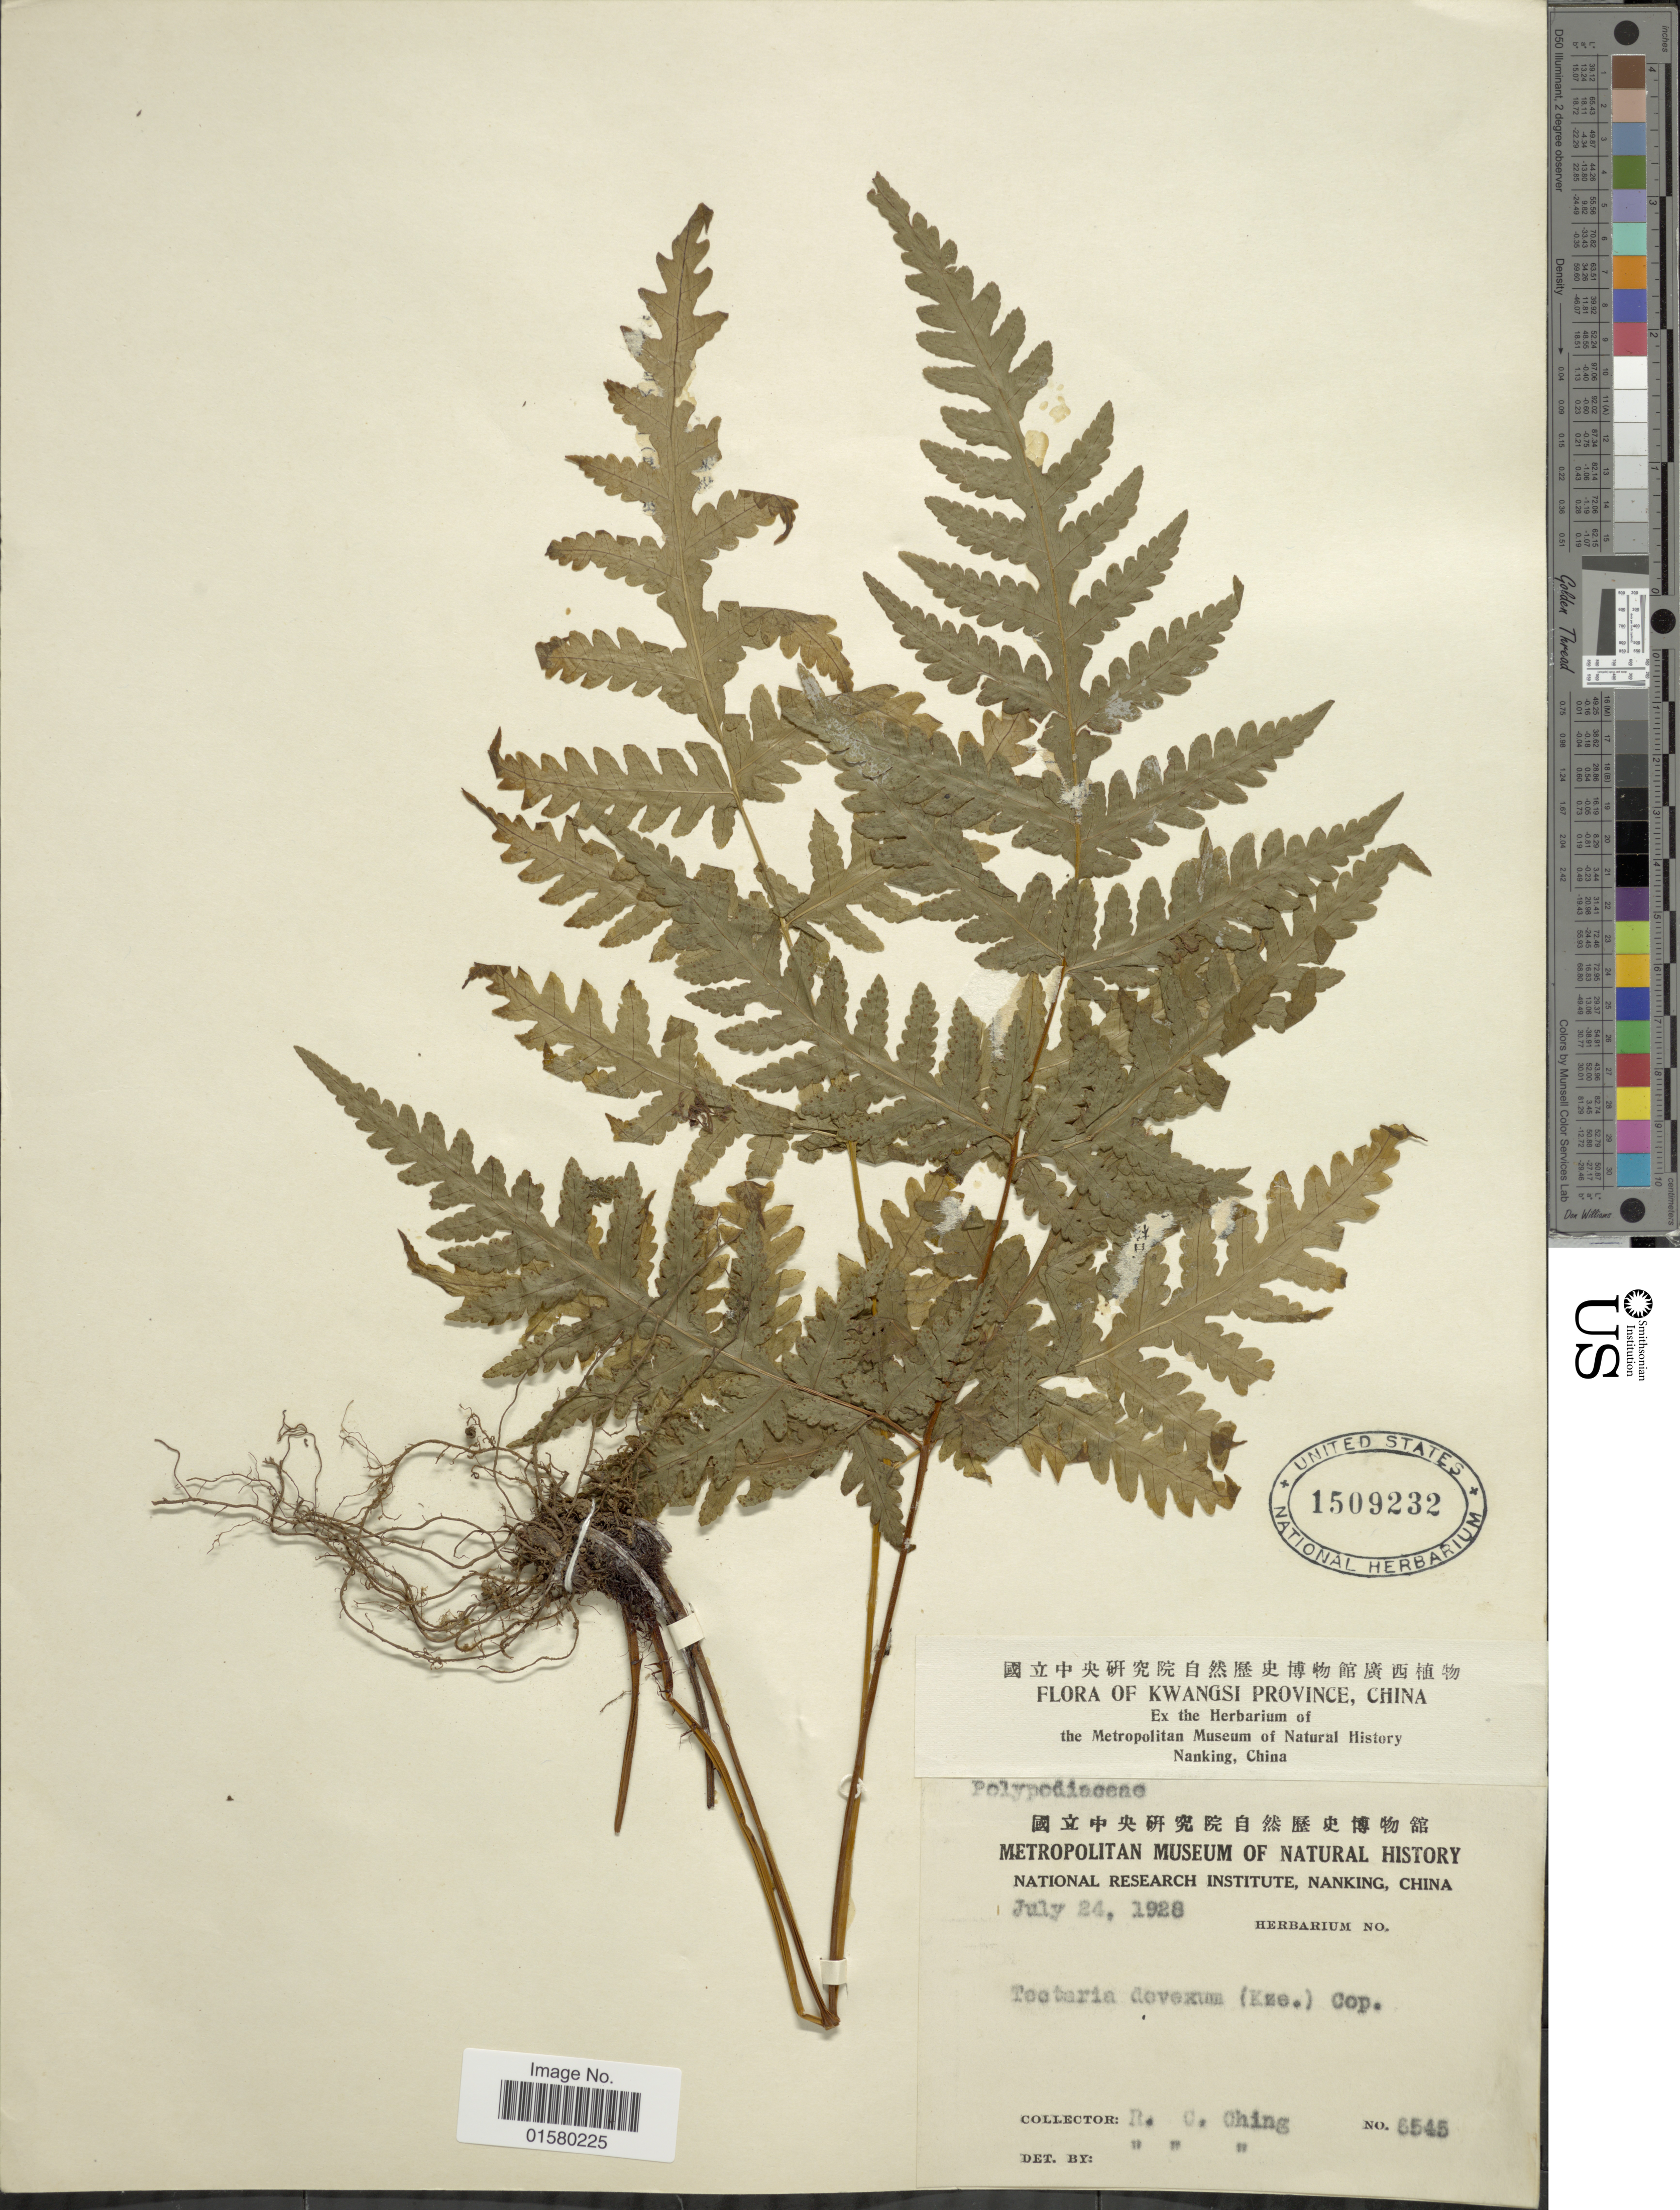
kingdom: Plantae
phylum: Tracheophyta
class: Polypodiopsida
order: Polypodiales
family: Tectariaceae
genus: Tectaria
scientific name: Tectaria devexa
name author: (Kunze) Copel.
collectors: R. C. Ching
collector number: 6545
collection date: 1928-07-24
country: China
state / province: Guangxi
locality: Kwangsi Province, China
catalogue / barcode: US 1509232